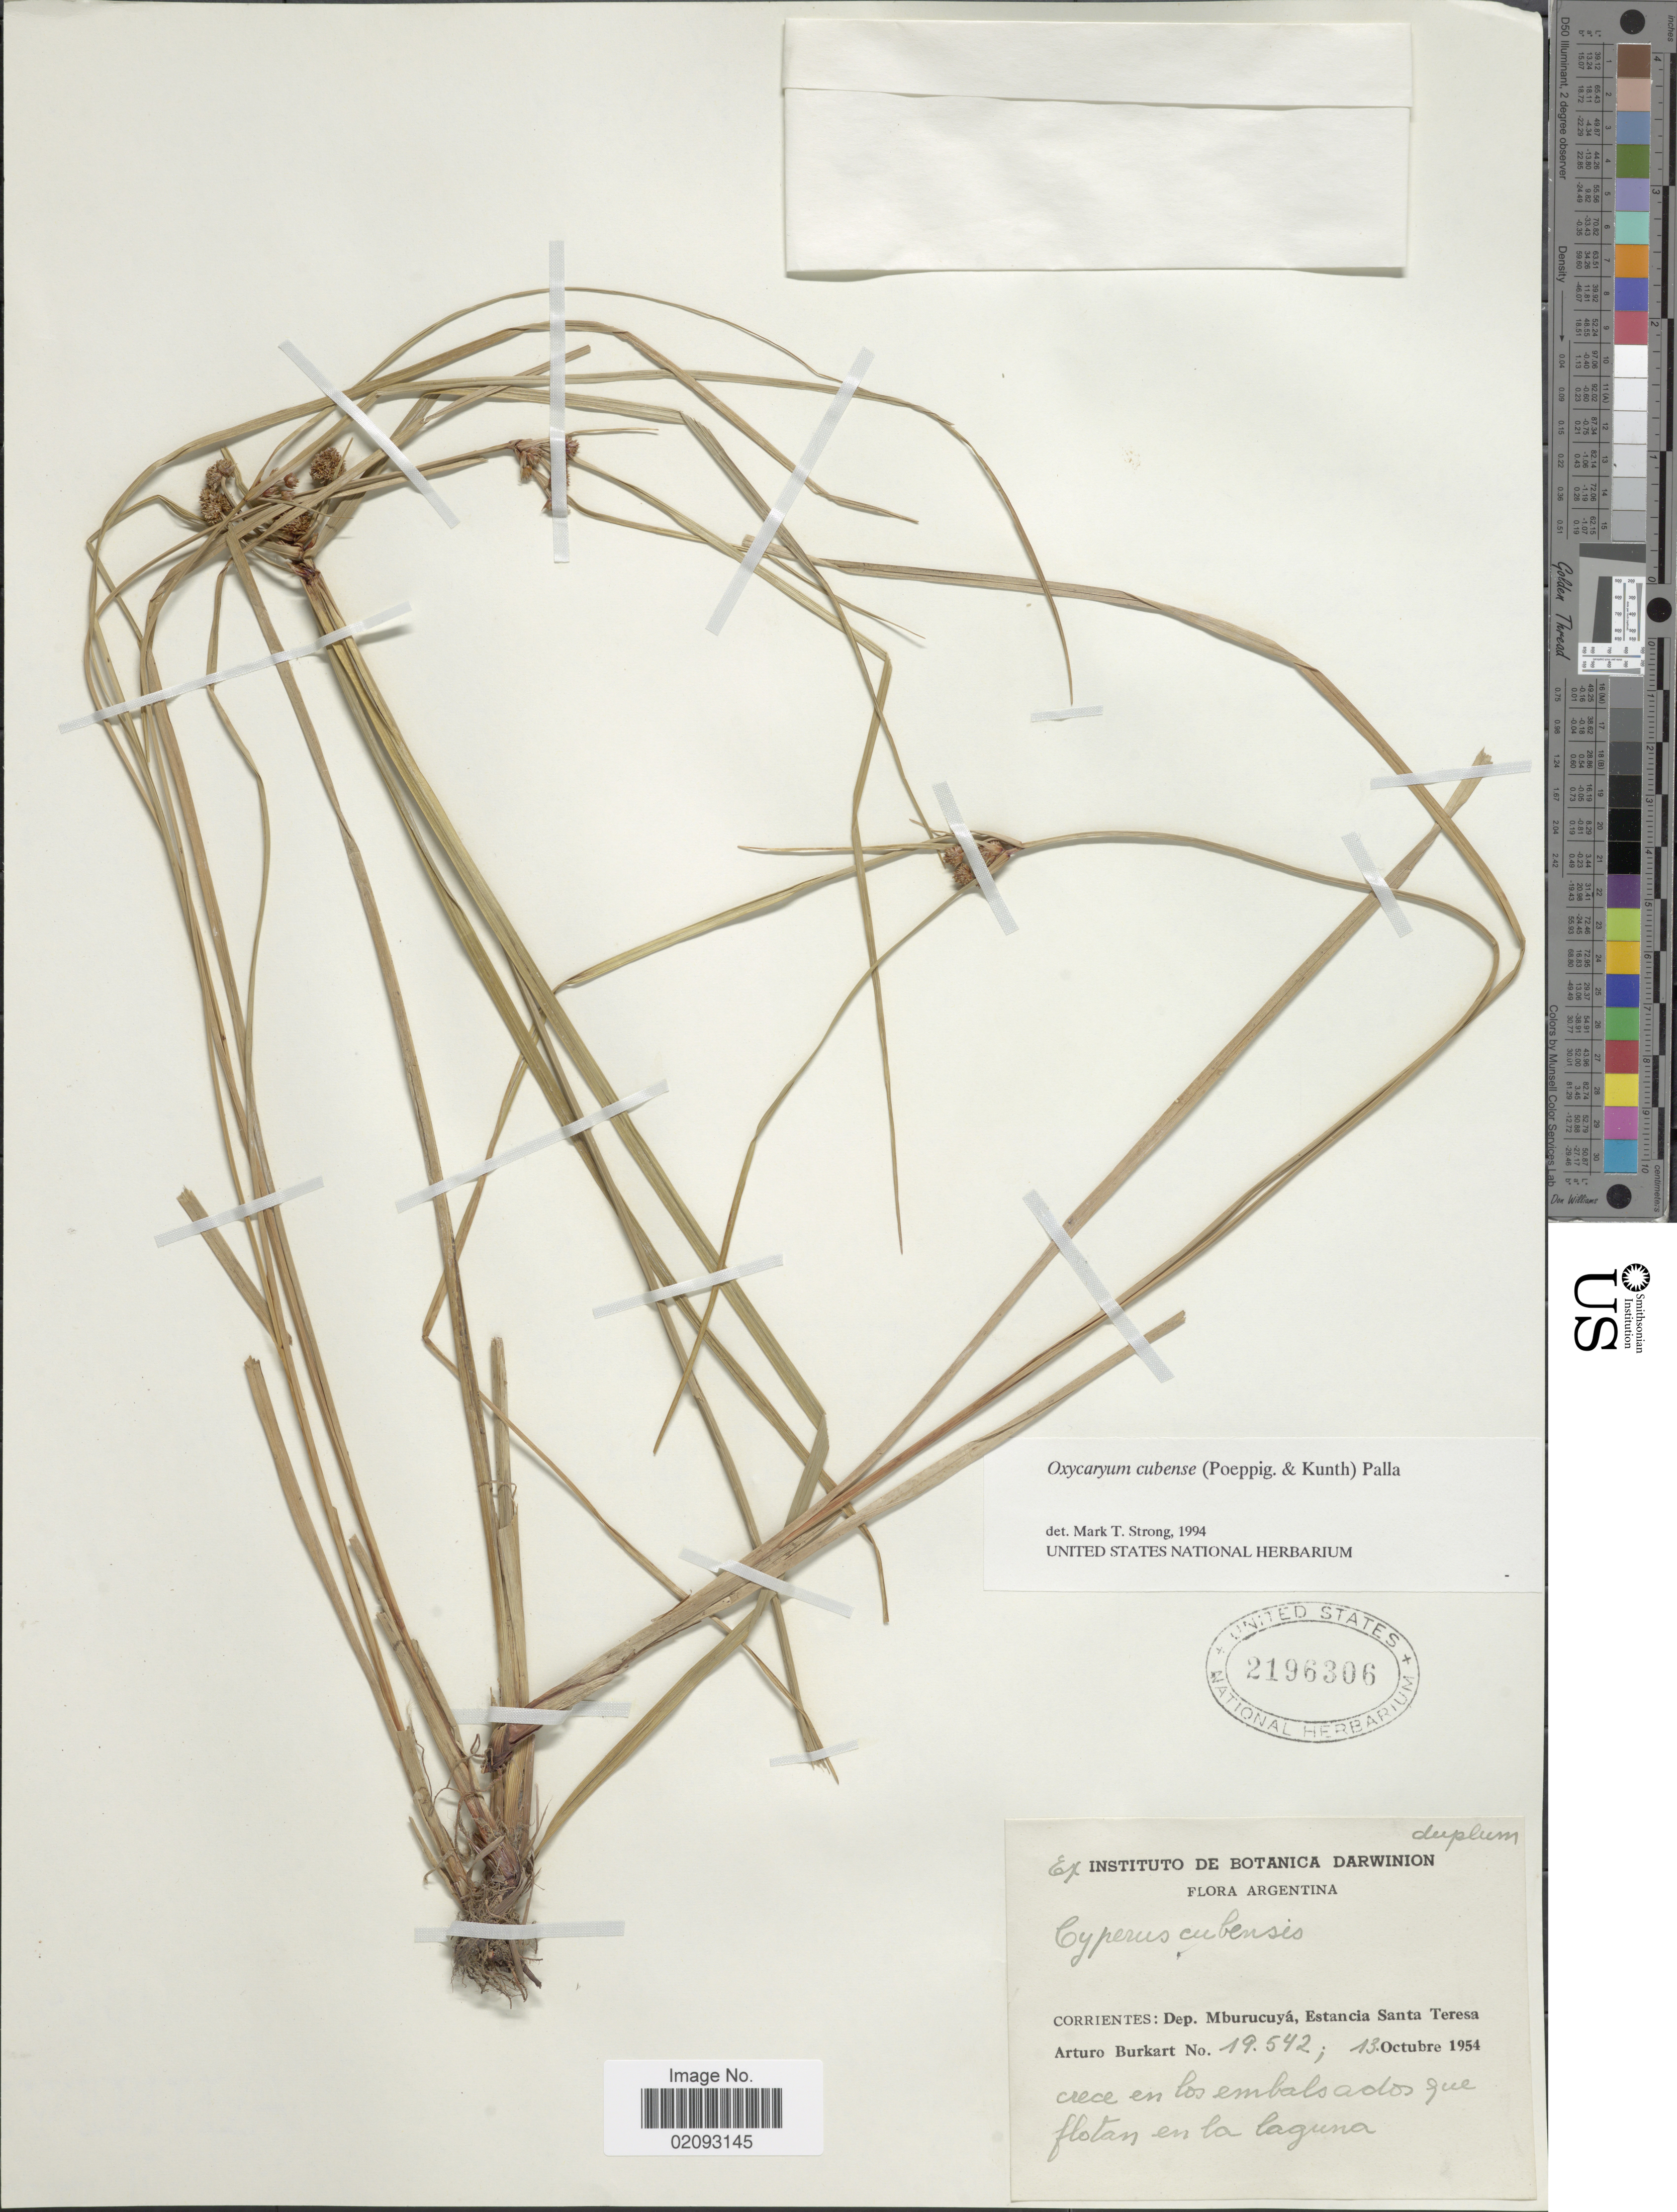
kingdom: Plantae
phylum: Tracheophyta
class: Liliopsida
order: Poales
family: Cyperaceae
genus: Cyperus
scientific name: Cyperus blepharoleptos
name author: Steud.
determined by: Strong, M. T., (US), Smithsonian Institution - National Museum of Natural History (UNITED STATES)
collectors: A. E. Burkart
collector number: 19542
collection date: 1954-10-13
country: Argentina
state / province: Corrientes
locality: Dep. Mburucuyá, Estancia Santa Teresa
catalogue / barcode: US 2196306